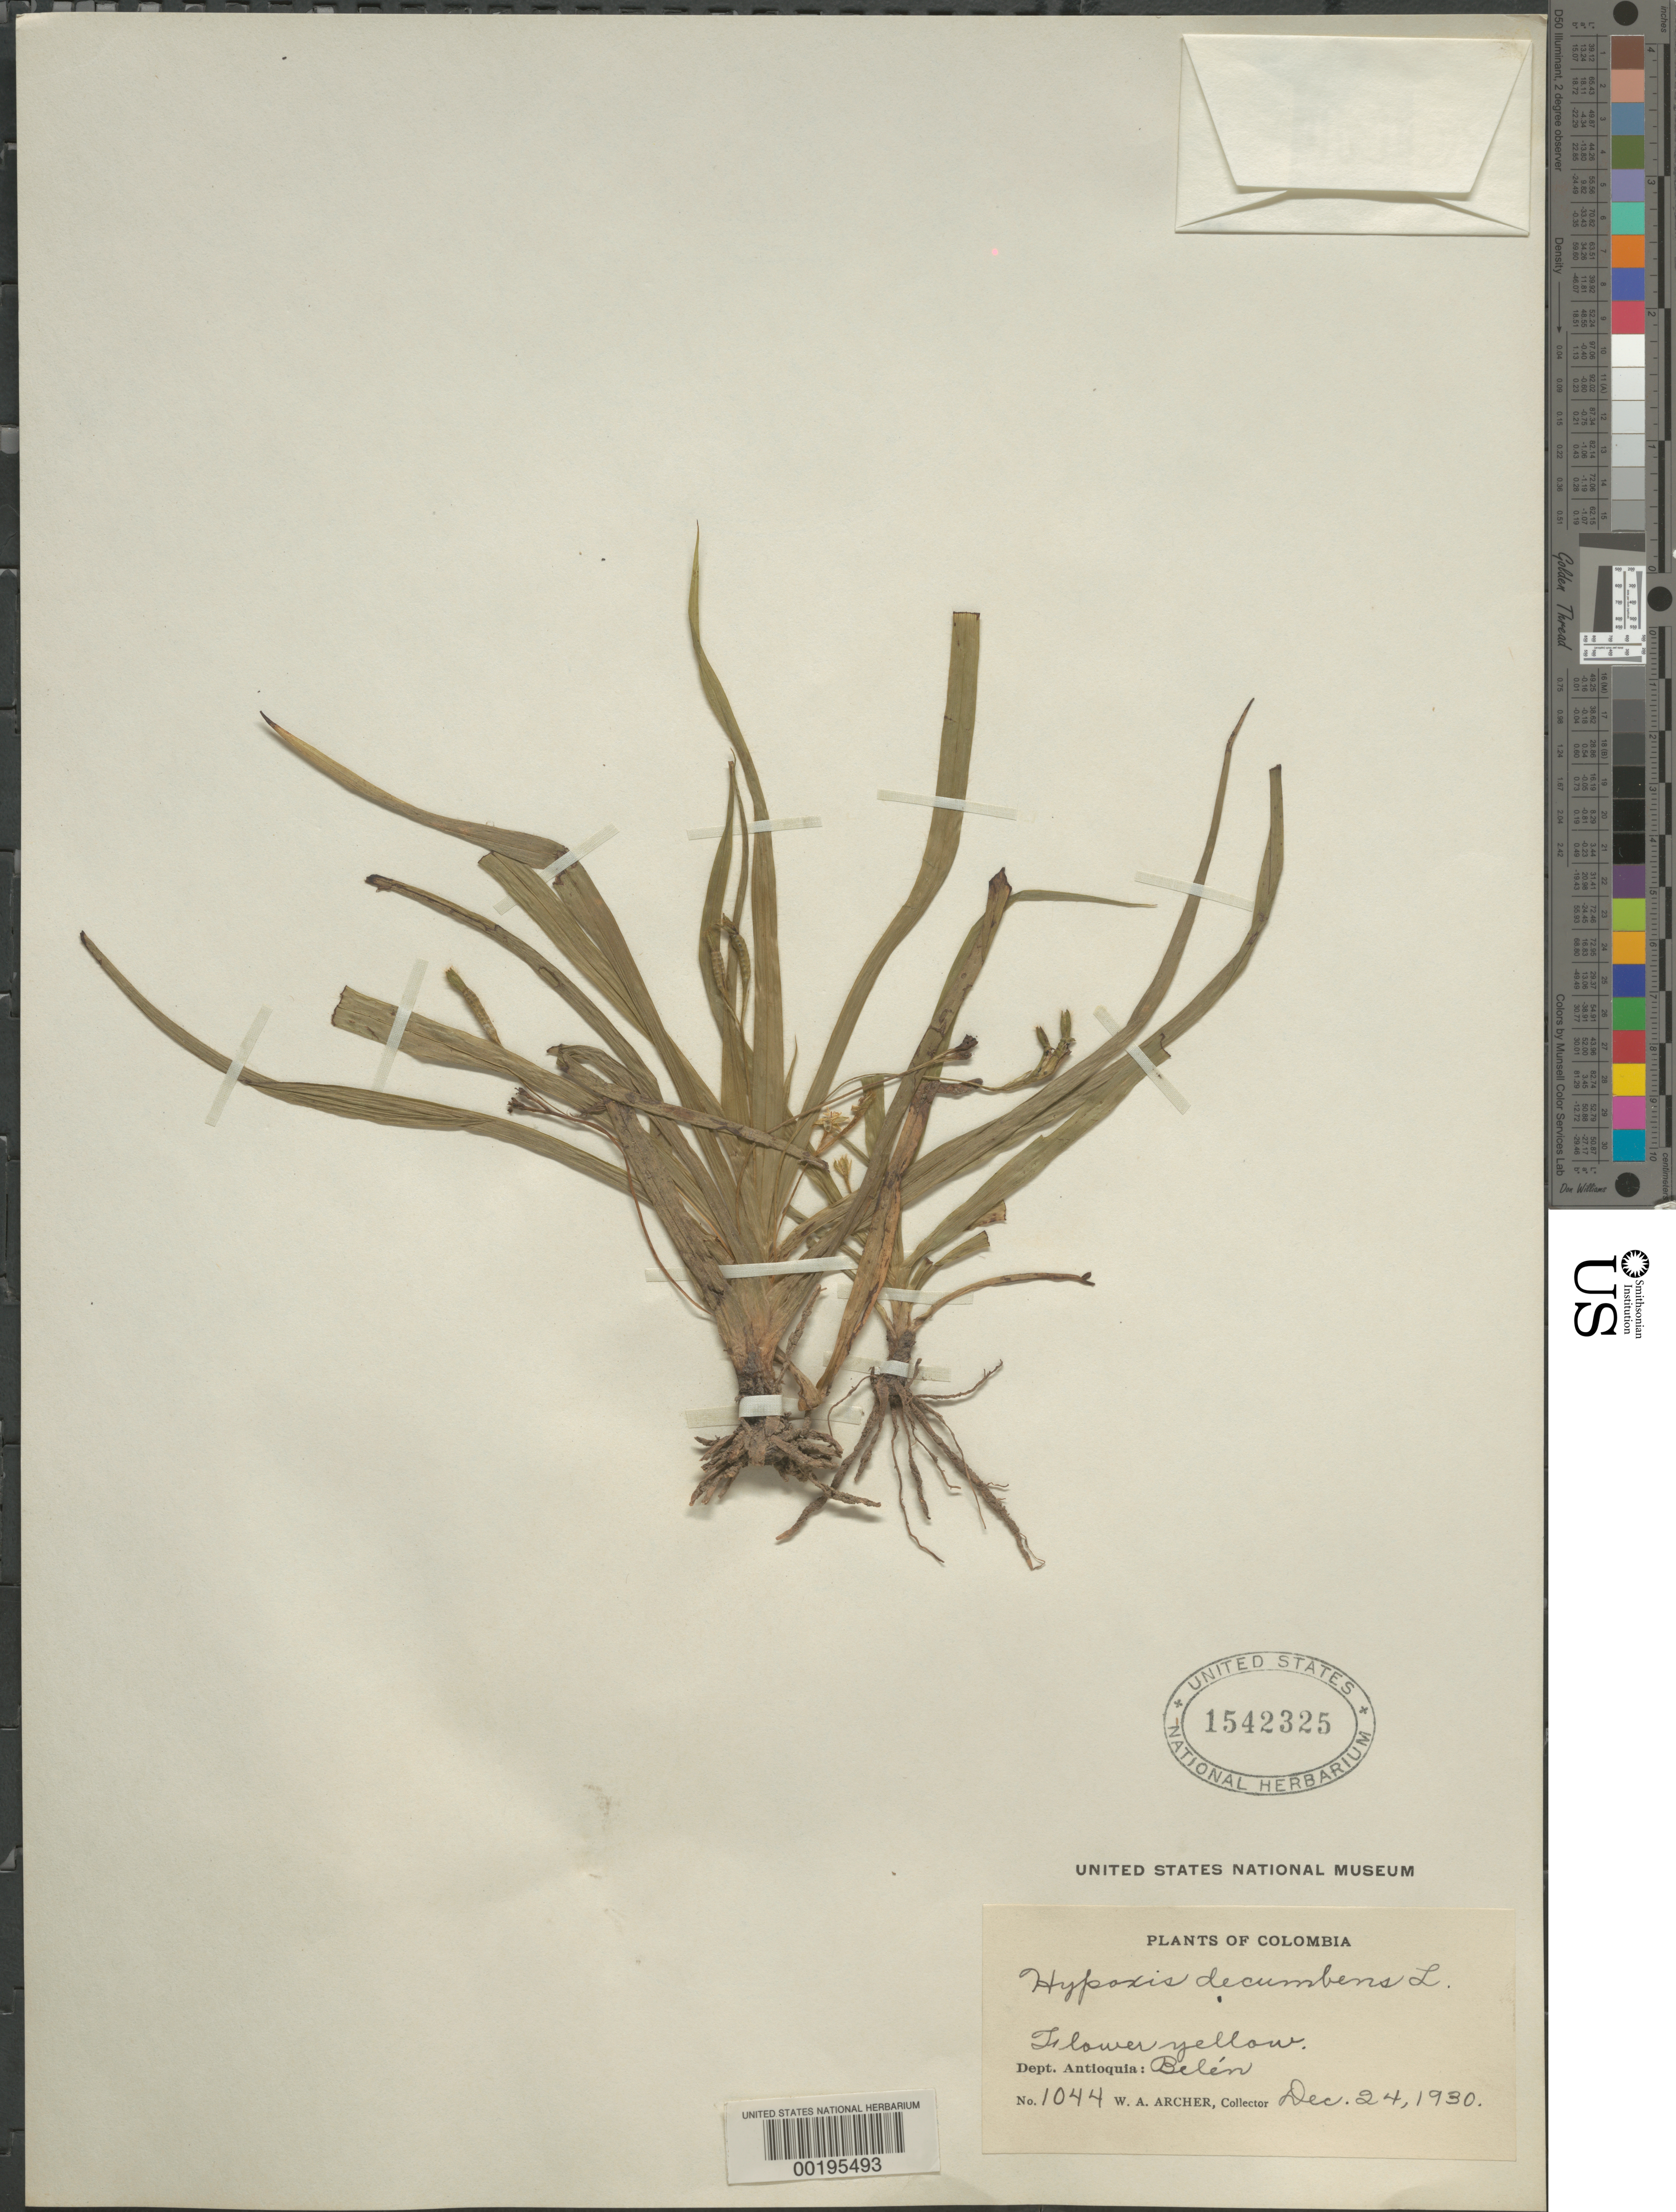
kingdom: Plantae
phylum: Tracheophyta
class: Liliopsida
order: Asparagales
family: Hypoxidaceae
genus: Hypoxis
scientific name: Hypoxis decumbens var. major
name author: Seub.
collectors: W. A. Archer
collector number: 1044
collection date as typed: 24 Dec 1930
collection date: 1930-12-24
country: Colombia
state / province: Antioquia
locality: Belem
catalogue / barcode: US 1542325